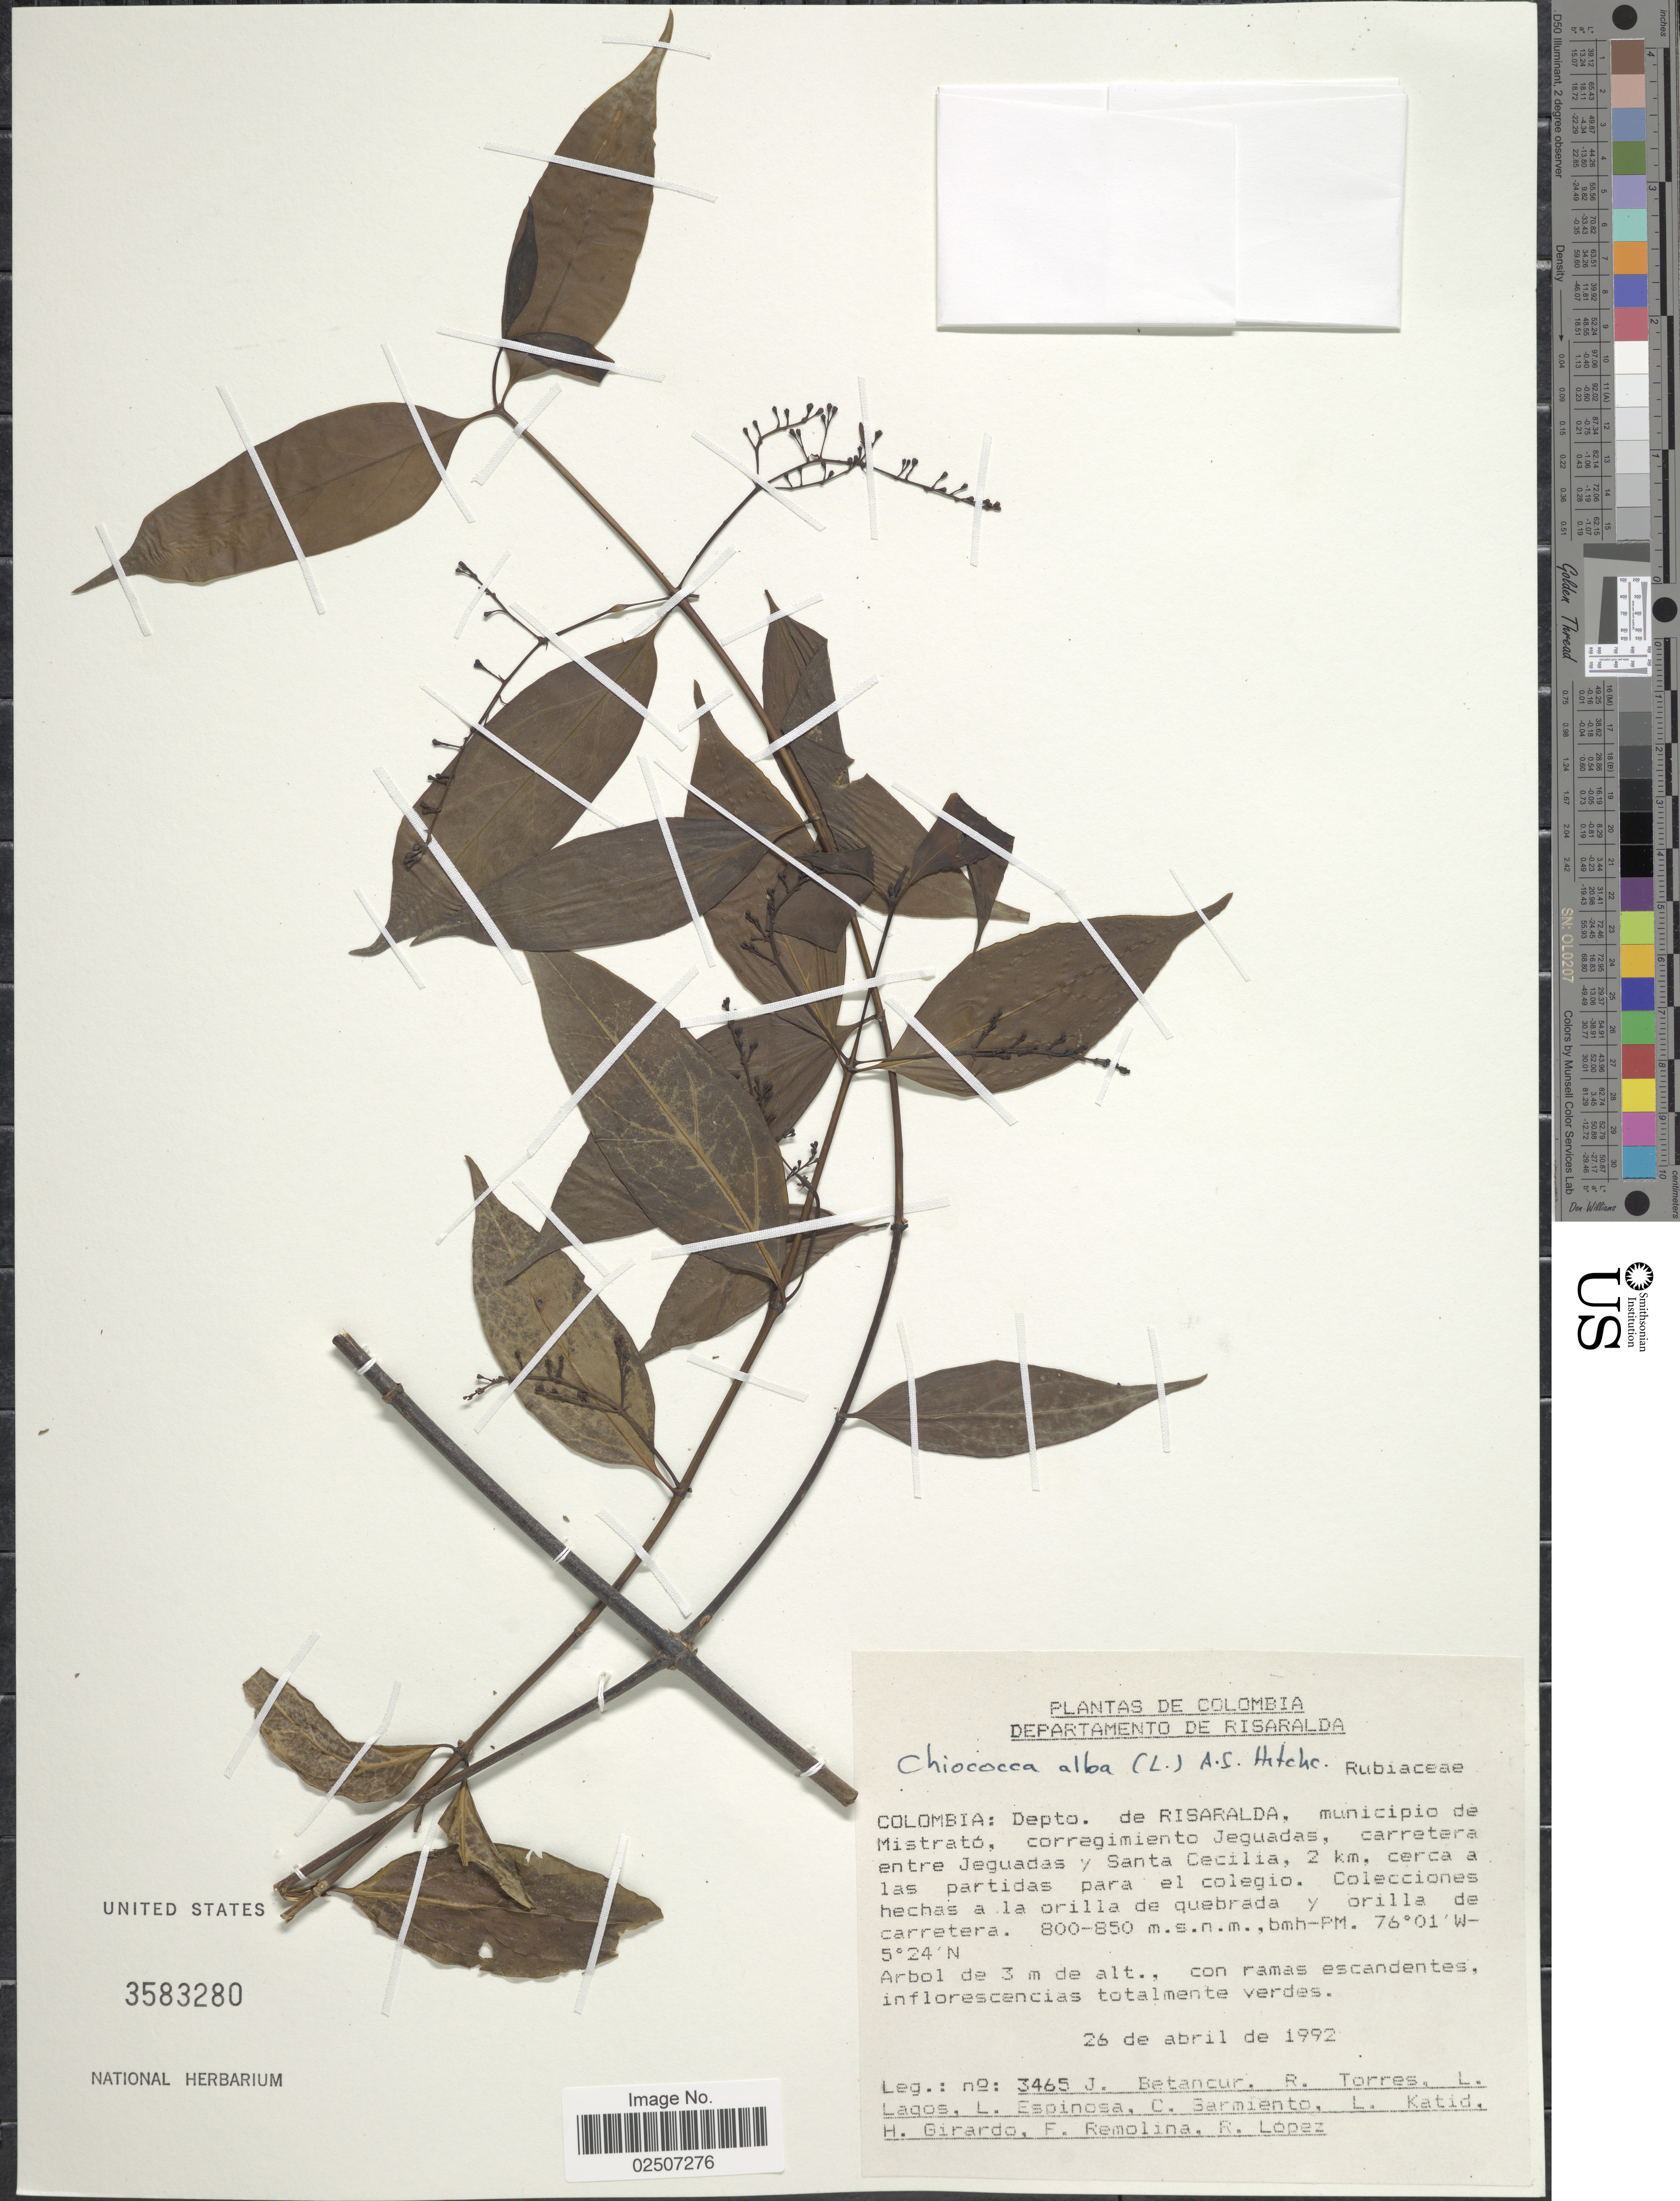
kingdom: Plantae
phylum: Tracheophyta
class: Magnoliopsida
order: Gentianales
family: Rubiaceae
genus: Chiococca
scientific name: Chiococca alba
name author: (L.) Hitchc.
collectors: J. Betancur, R. Torres, L. Lagos, L. Espinosa & et al.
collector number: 3465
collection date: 1992-04-26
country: Colombia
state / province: Risaralda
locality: Depto. de Risaralda, municipio de Mistrato, corregimiento Jeguadas, carretera entre Jeguadas y Santa Cecilia, 2 km. cerca a las partidas para el colegio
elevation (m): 800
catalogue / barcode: US 3583280